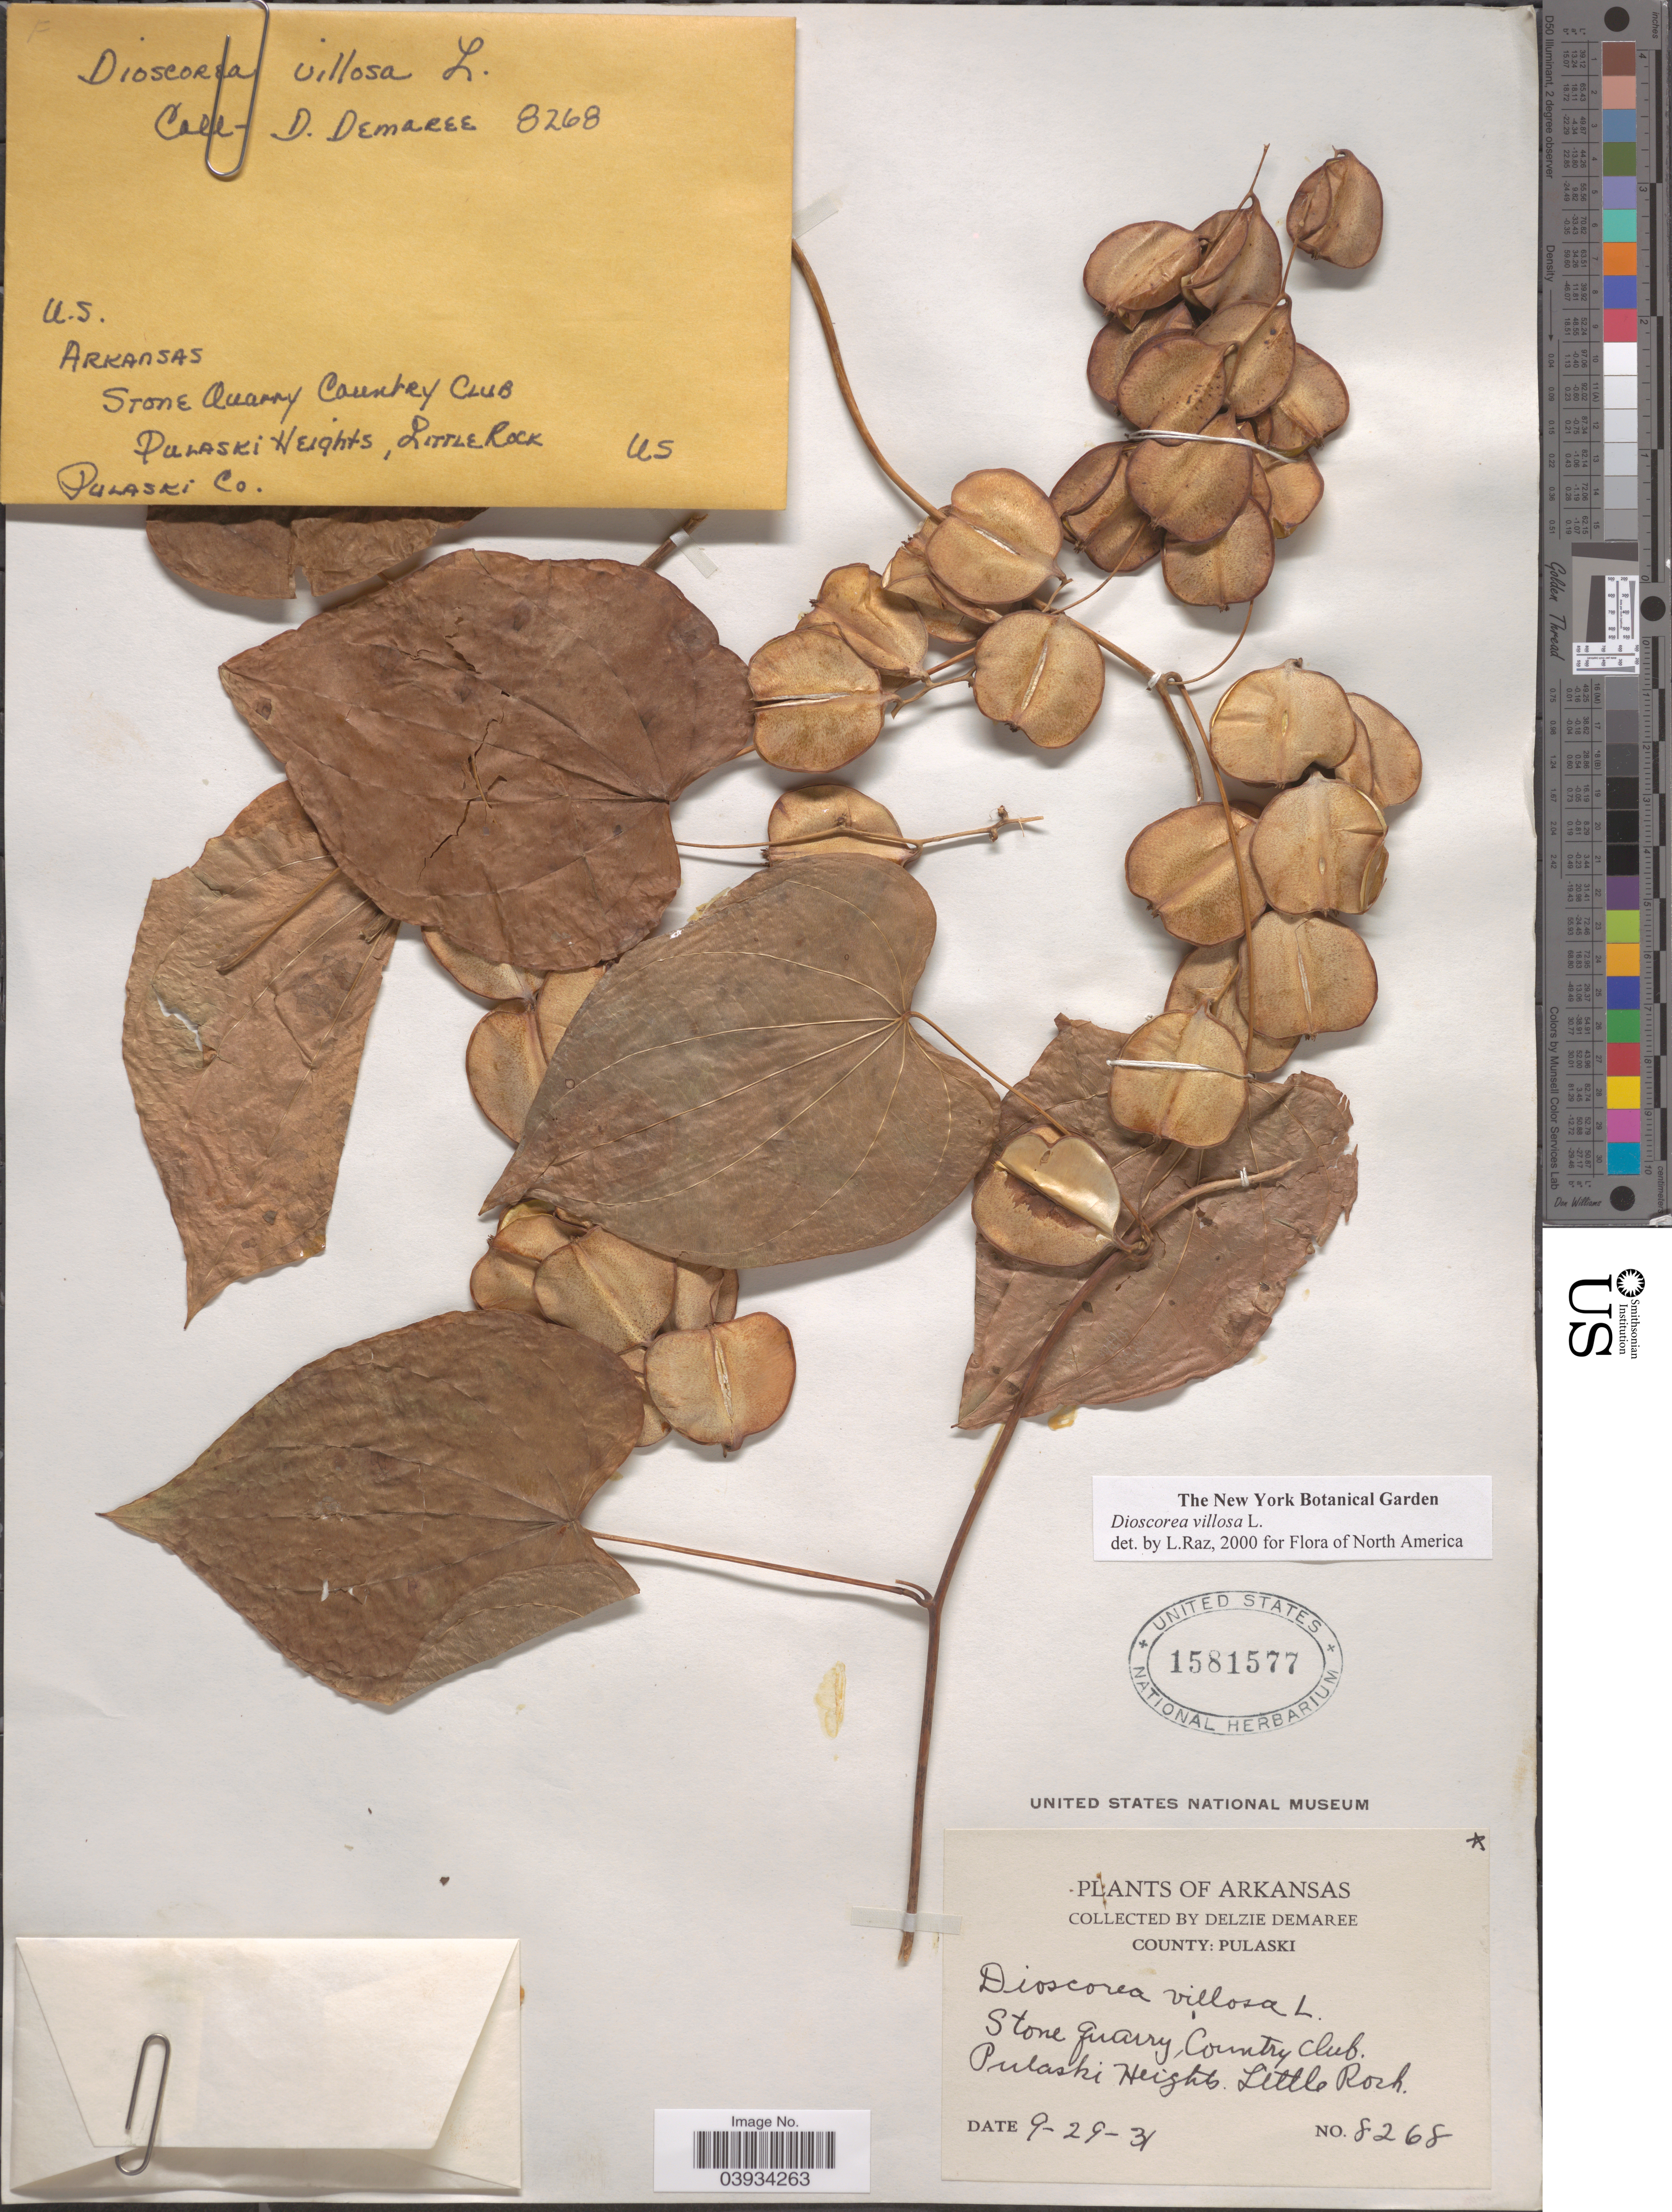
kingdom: Plantae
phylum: Tracheophyta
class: Liliopsida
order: Dioscoreales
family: Dioscoreaceae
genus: Dioscorea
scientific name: Dioscorea villosa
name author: L.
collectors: D. Demaree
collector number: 8268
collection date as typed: Transcribed d/m/y: 29/9/31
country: United States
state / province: Arkansas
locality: County: Pulaski. Country Club. Pulaski Heights. Little Rock.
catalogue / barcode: US 1581577